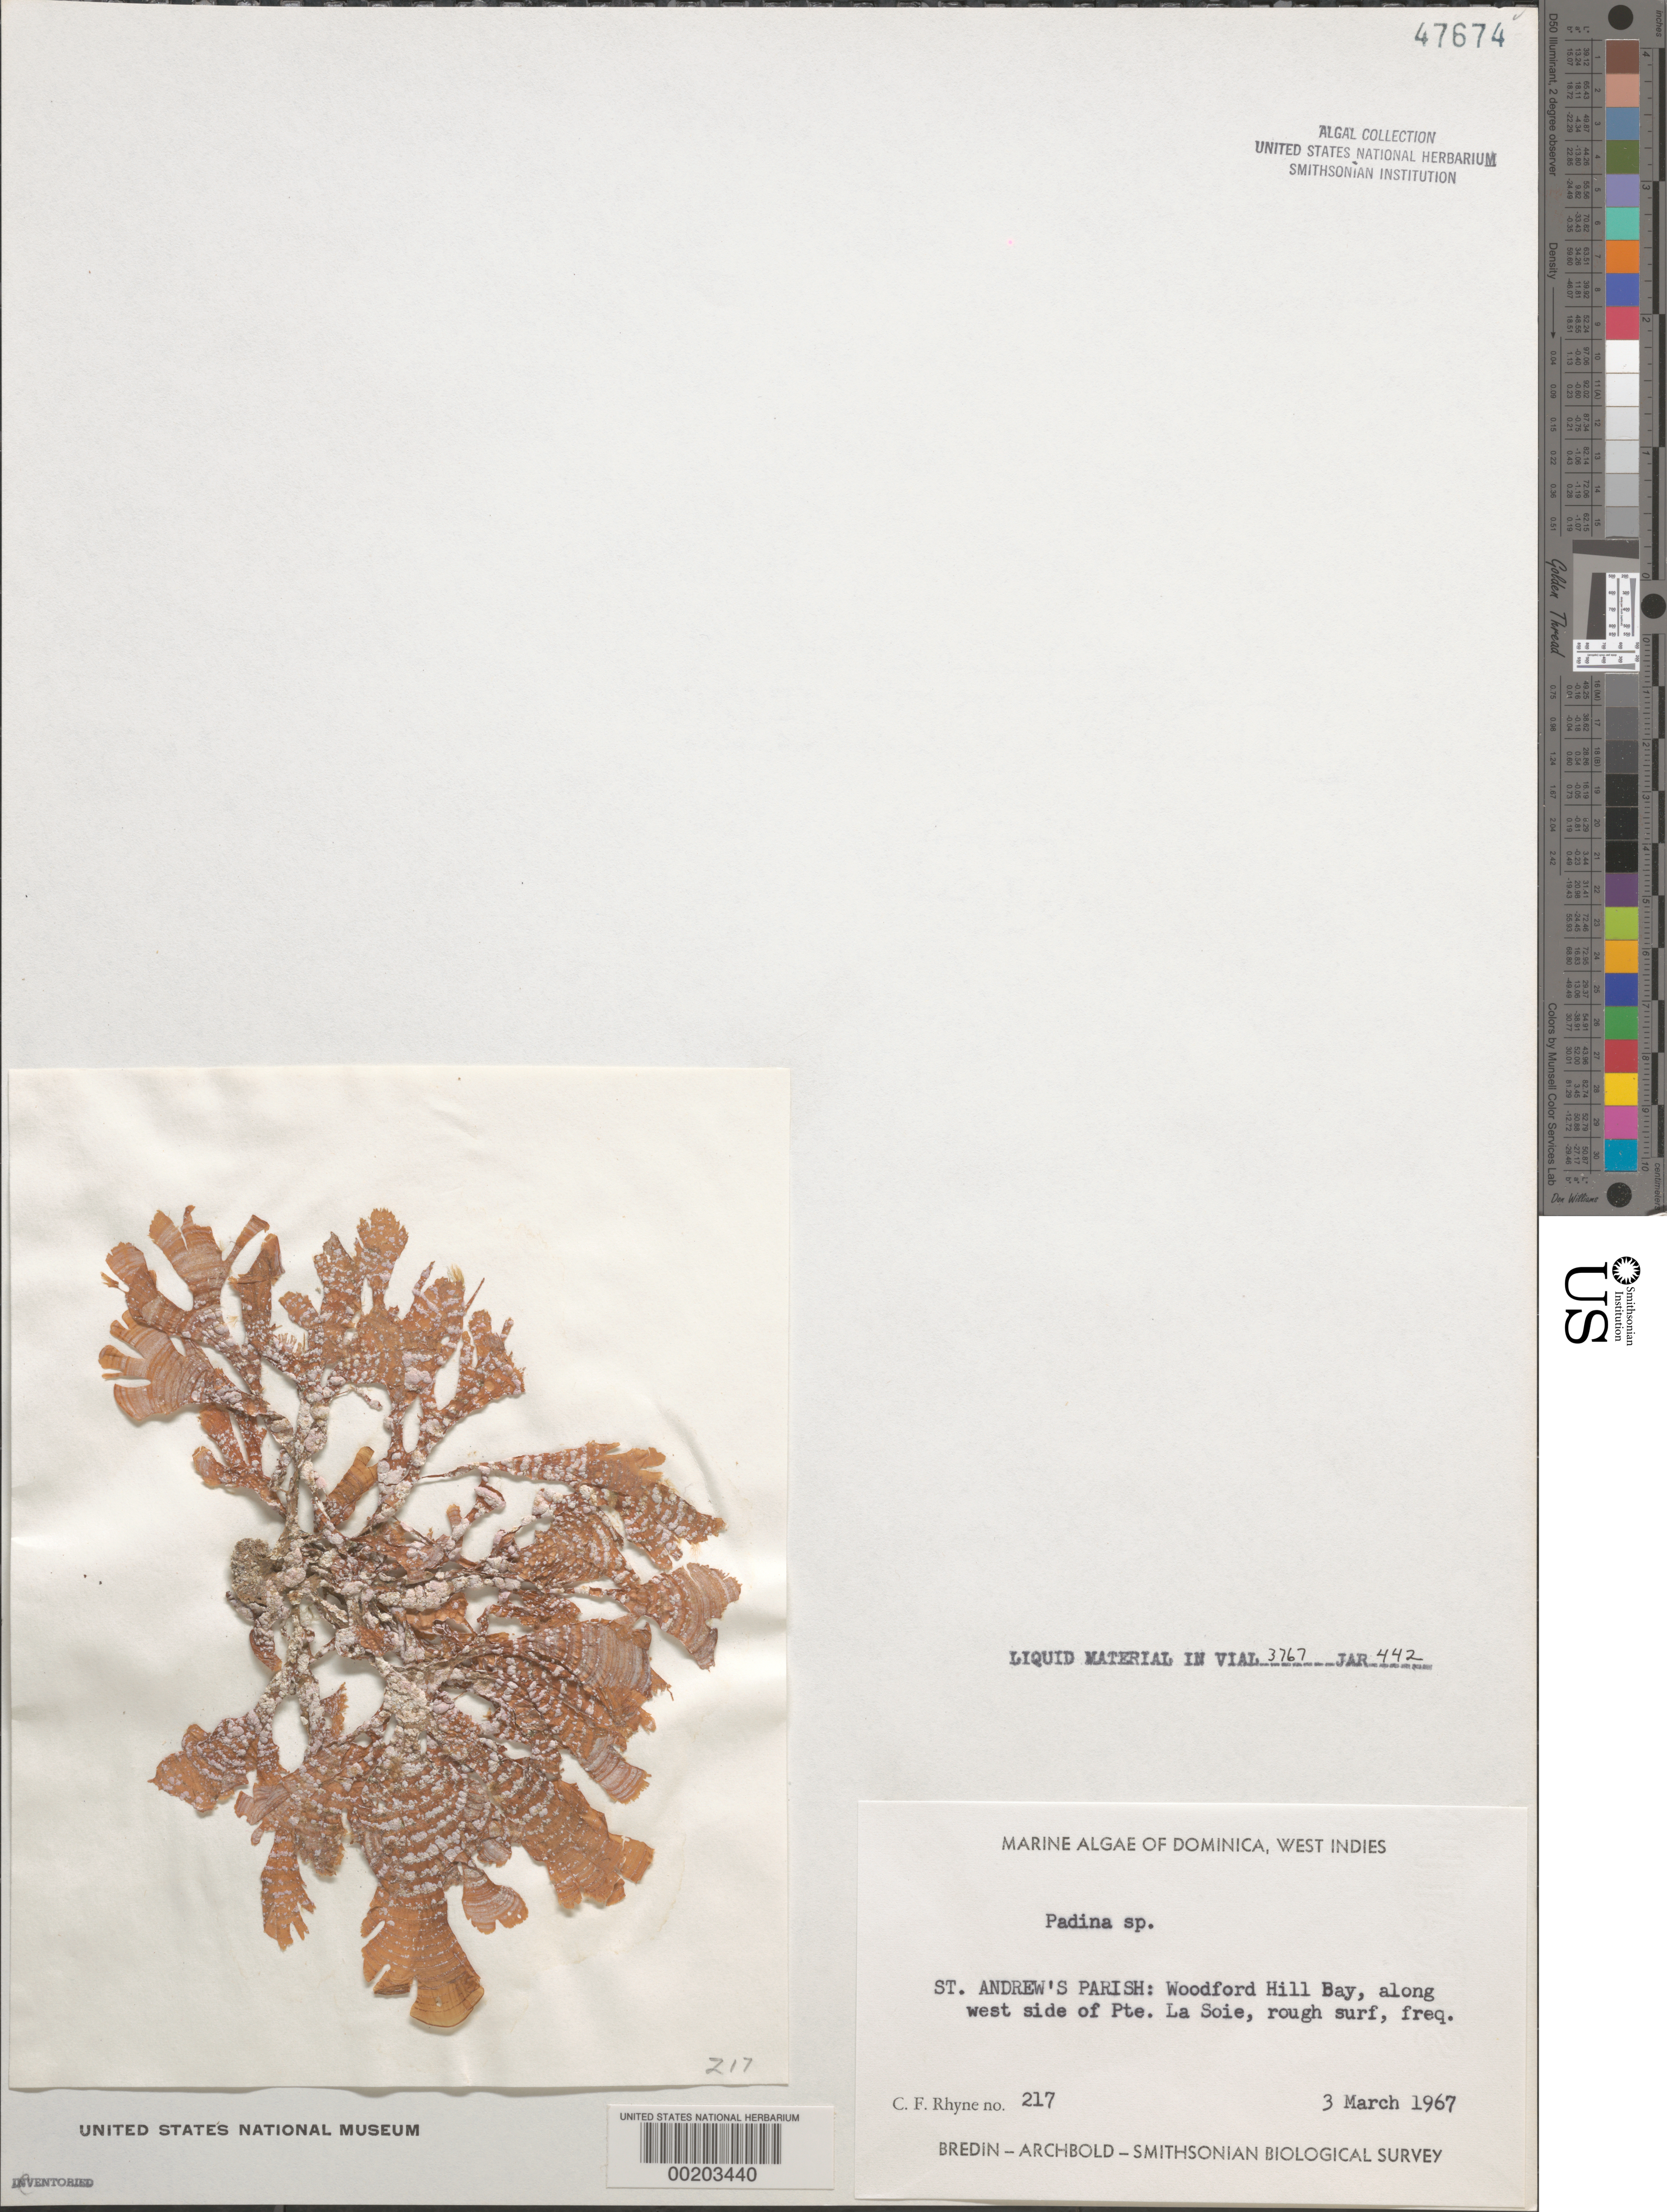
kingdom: Chromista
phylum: Ochrophyta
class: Phaeophyceae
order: Dictyotales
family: Dictyotaceae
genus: Padina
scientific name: Padina sp.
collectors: C. Rhyne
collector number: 217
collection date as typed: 03 Mar 1967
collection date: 1967-03-03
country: Dominica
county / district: St. Andrew's Parish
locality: Woodford Hill Bay, Pointe la Soie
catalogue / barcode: US 47674